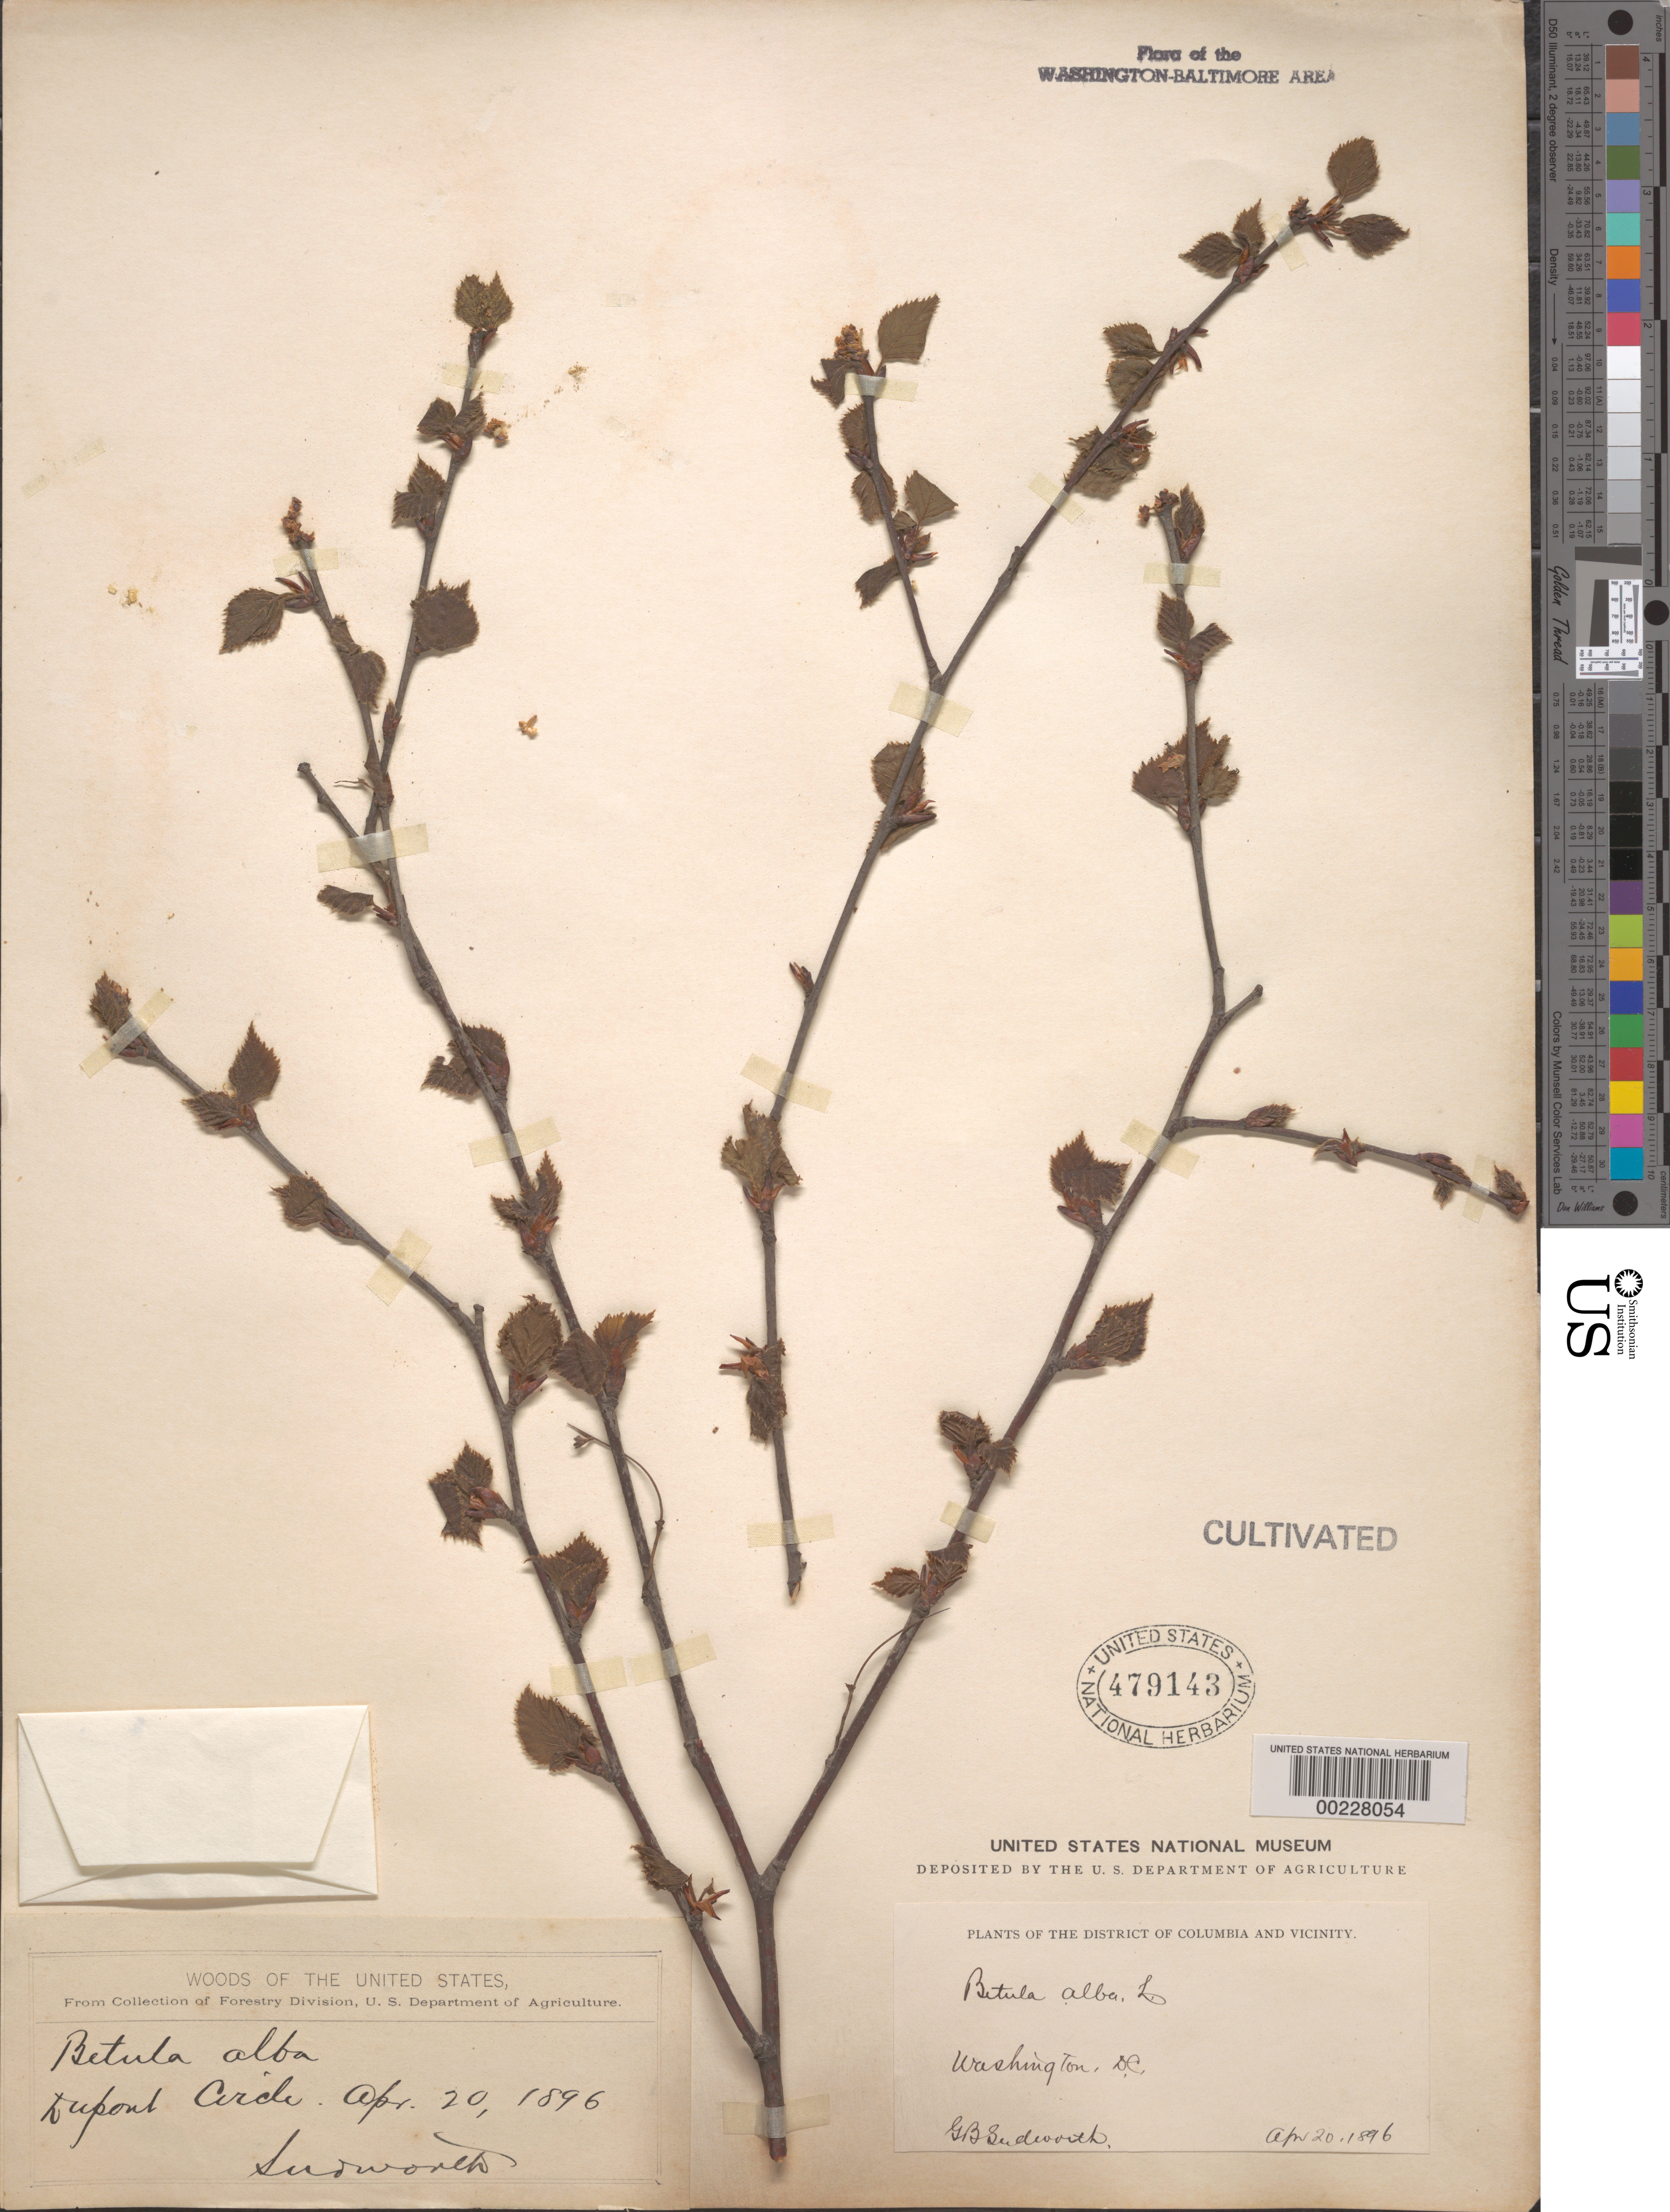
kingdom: Plantae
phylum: Tracheophyta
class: Magnoliopsida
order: Fagales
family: Betulaceae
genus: Betula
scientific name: Betula alba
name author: L.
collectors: G. B. Sudworth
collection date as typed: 20 Apr 1896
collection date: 1896-04-20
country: United States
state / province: District of Columbia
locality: Dupont Circle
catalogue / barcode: US 479143